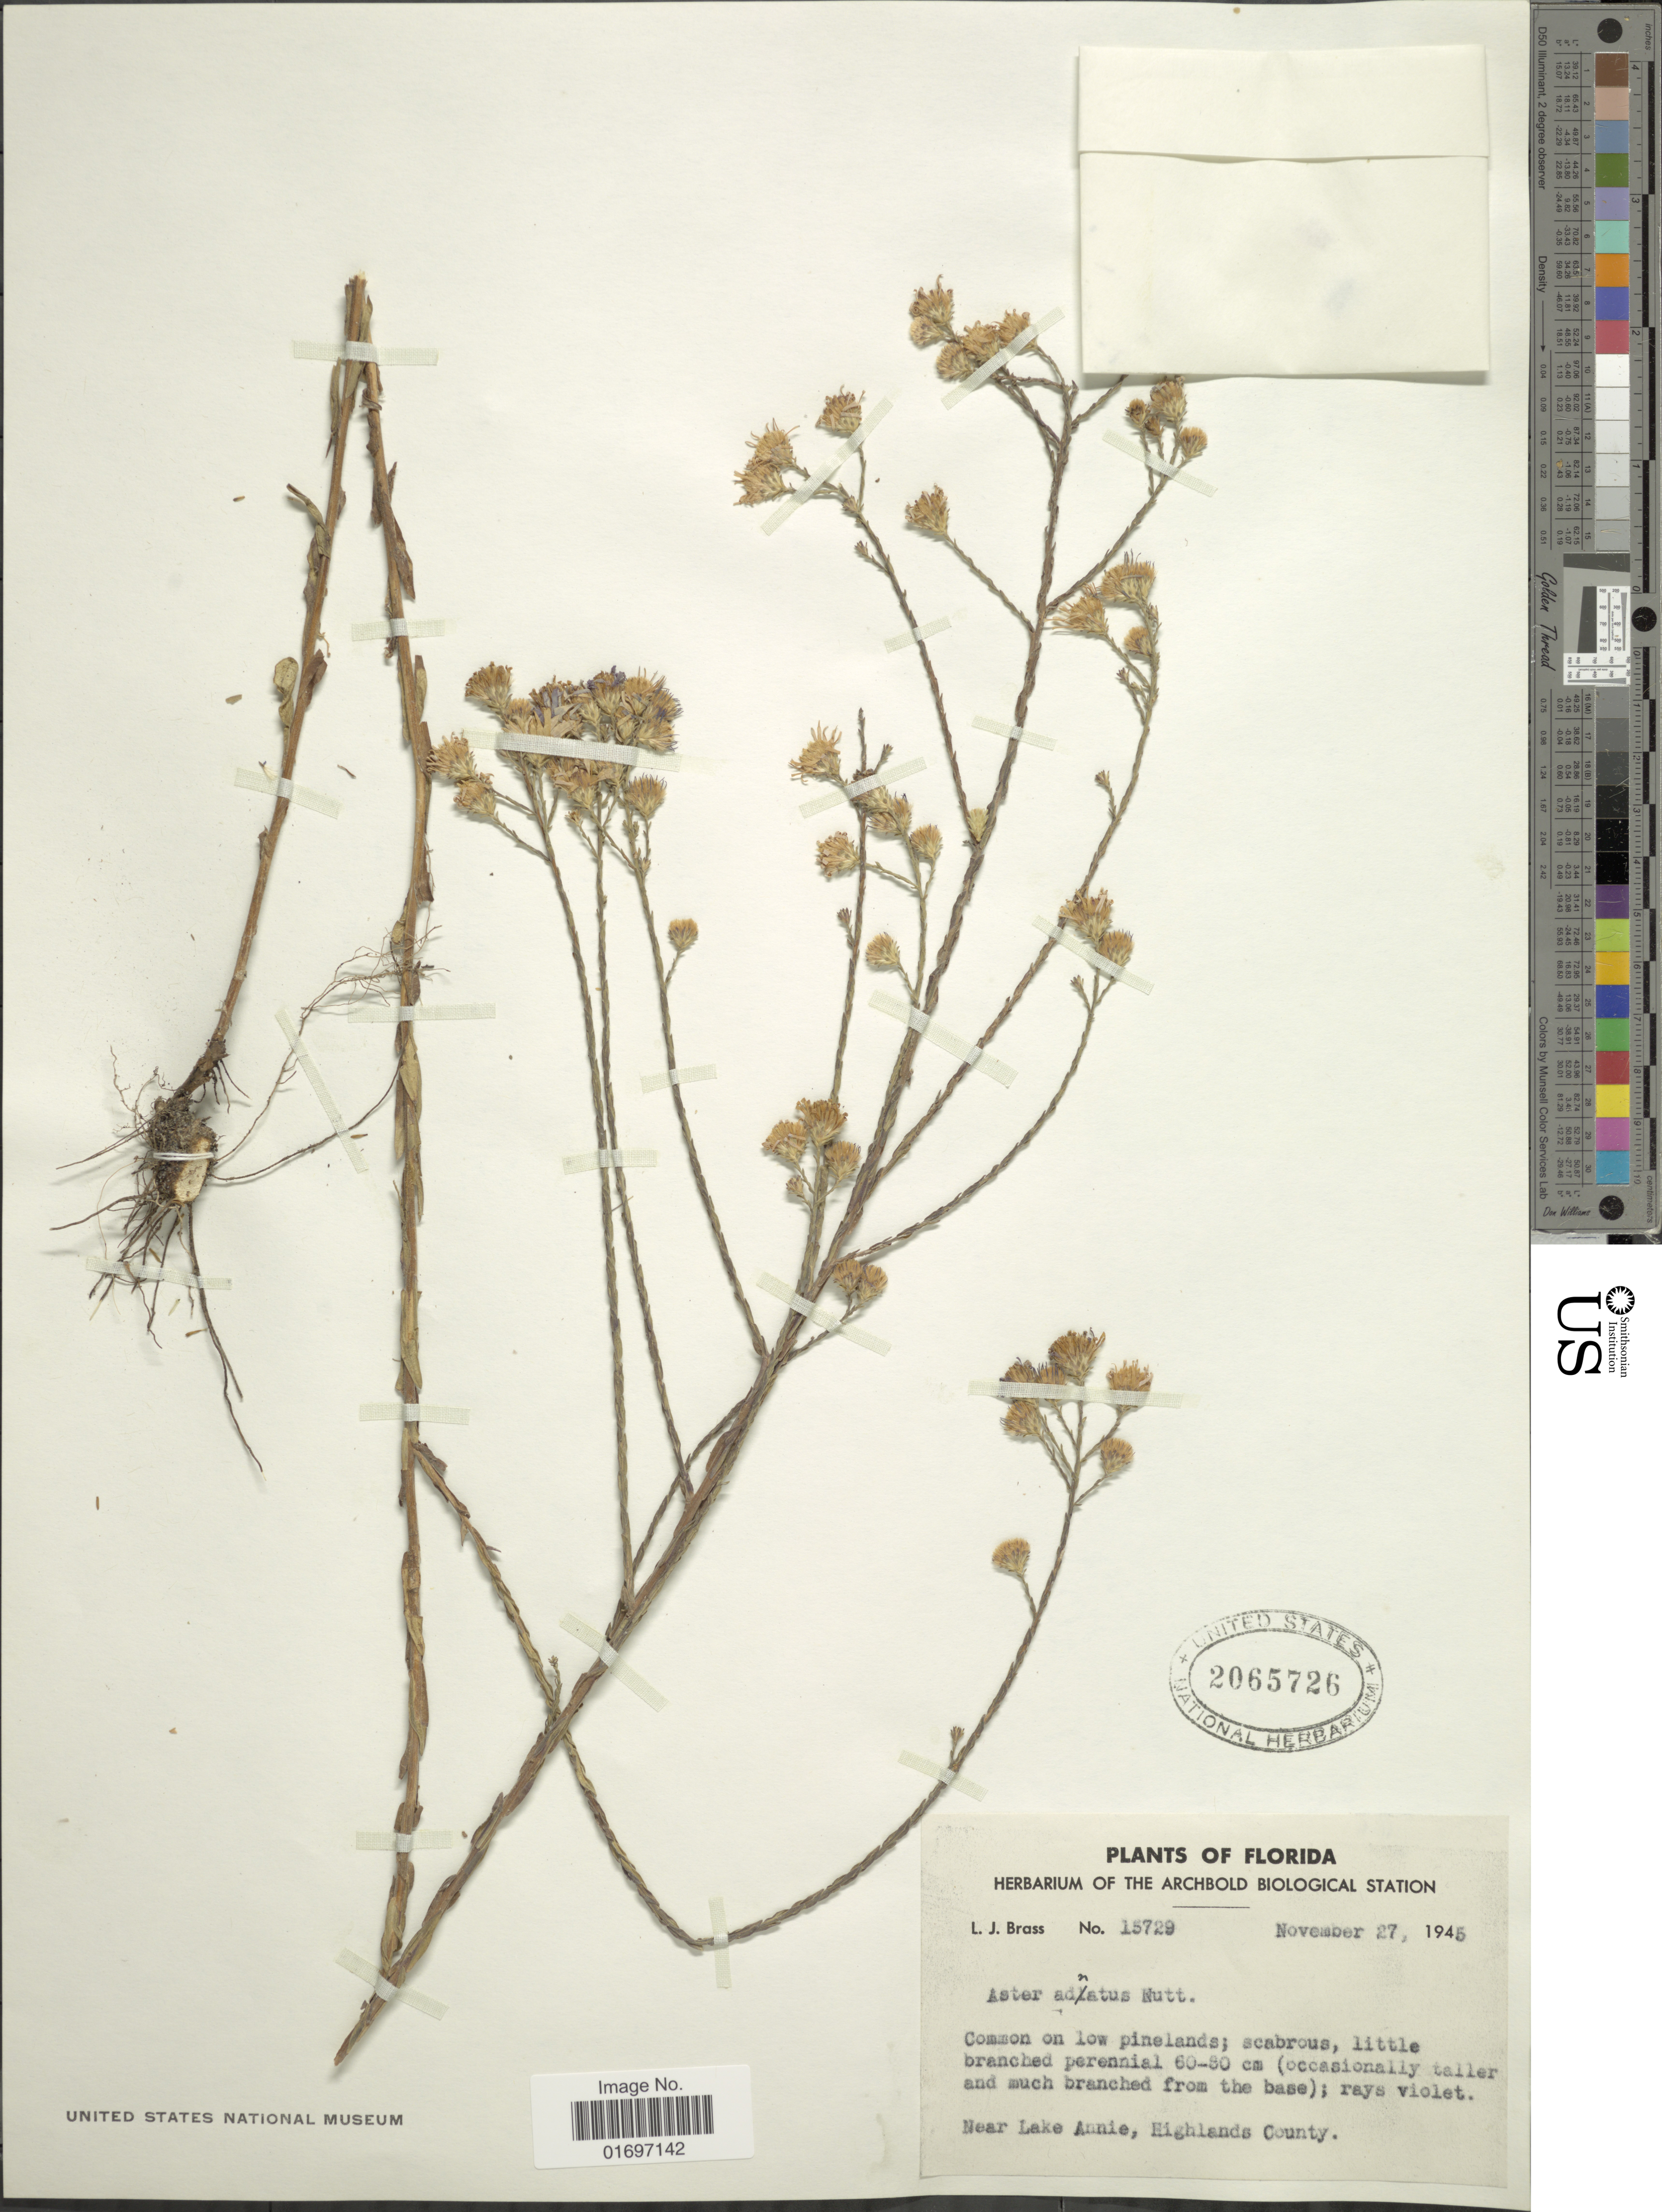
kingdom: Plantae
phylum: Tracheophyta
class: Magnoliopsida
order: Asterales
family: Asteraceae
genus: Symphyotrichum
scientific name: Symphyotrichum adnatum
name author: (Nutt.) G.L. Nesom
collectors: L. J. Brass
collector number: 15729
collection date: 1945-11-27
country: United States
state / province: Florida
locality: Florida. Near Lake Annie, Highlands County.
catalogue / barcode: US 2065726